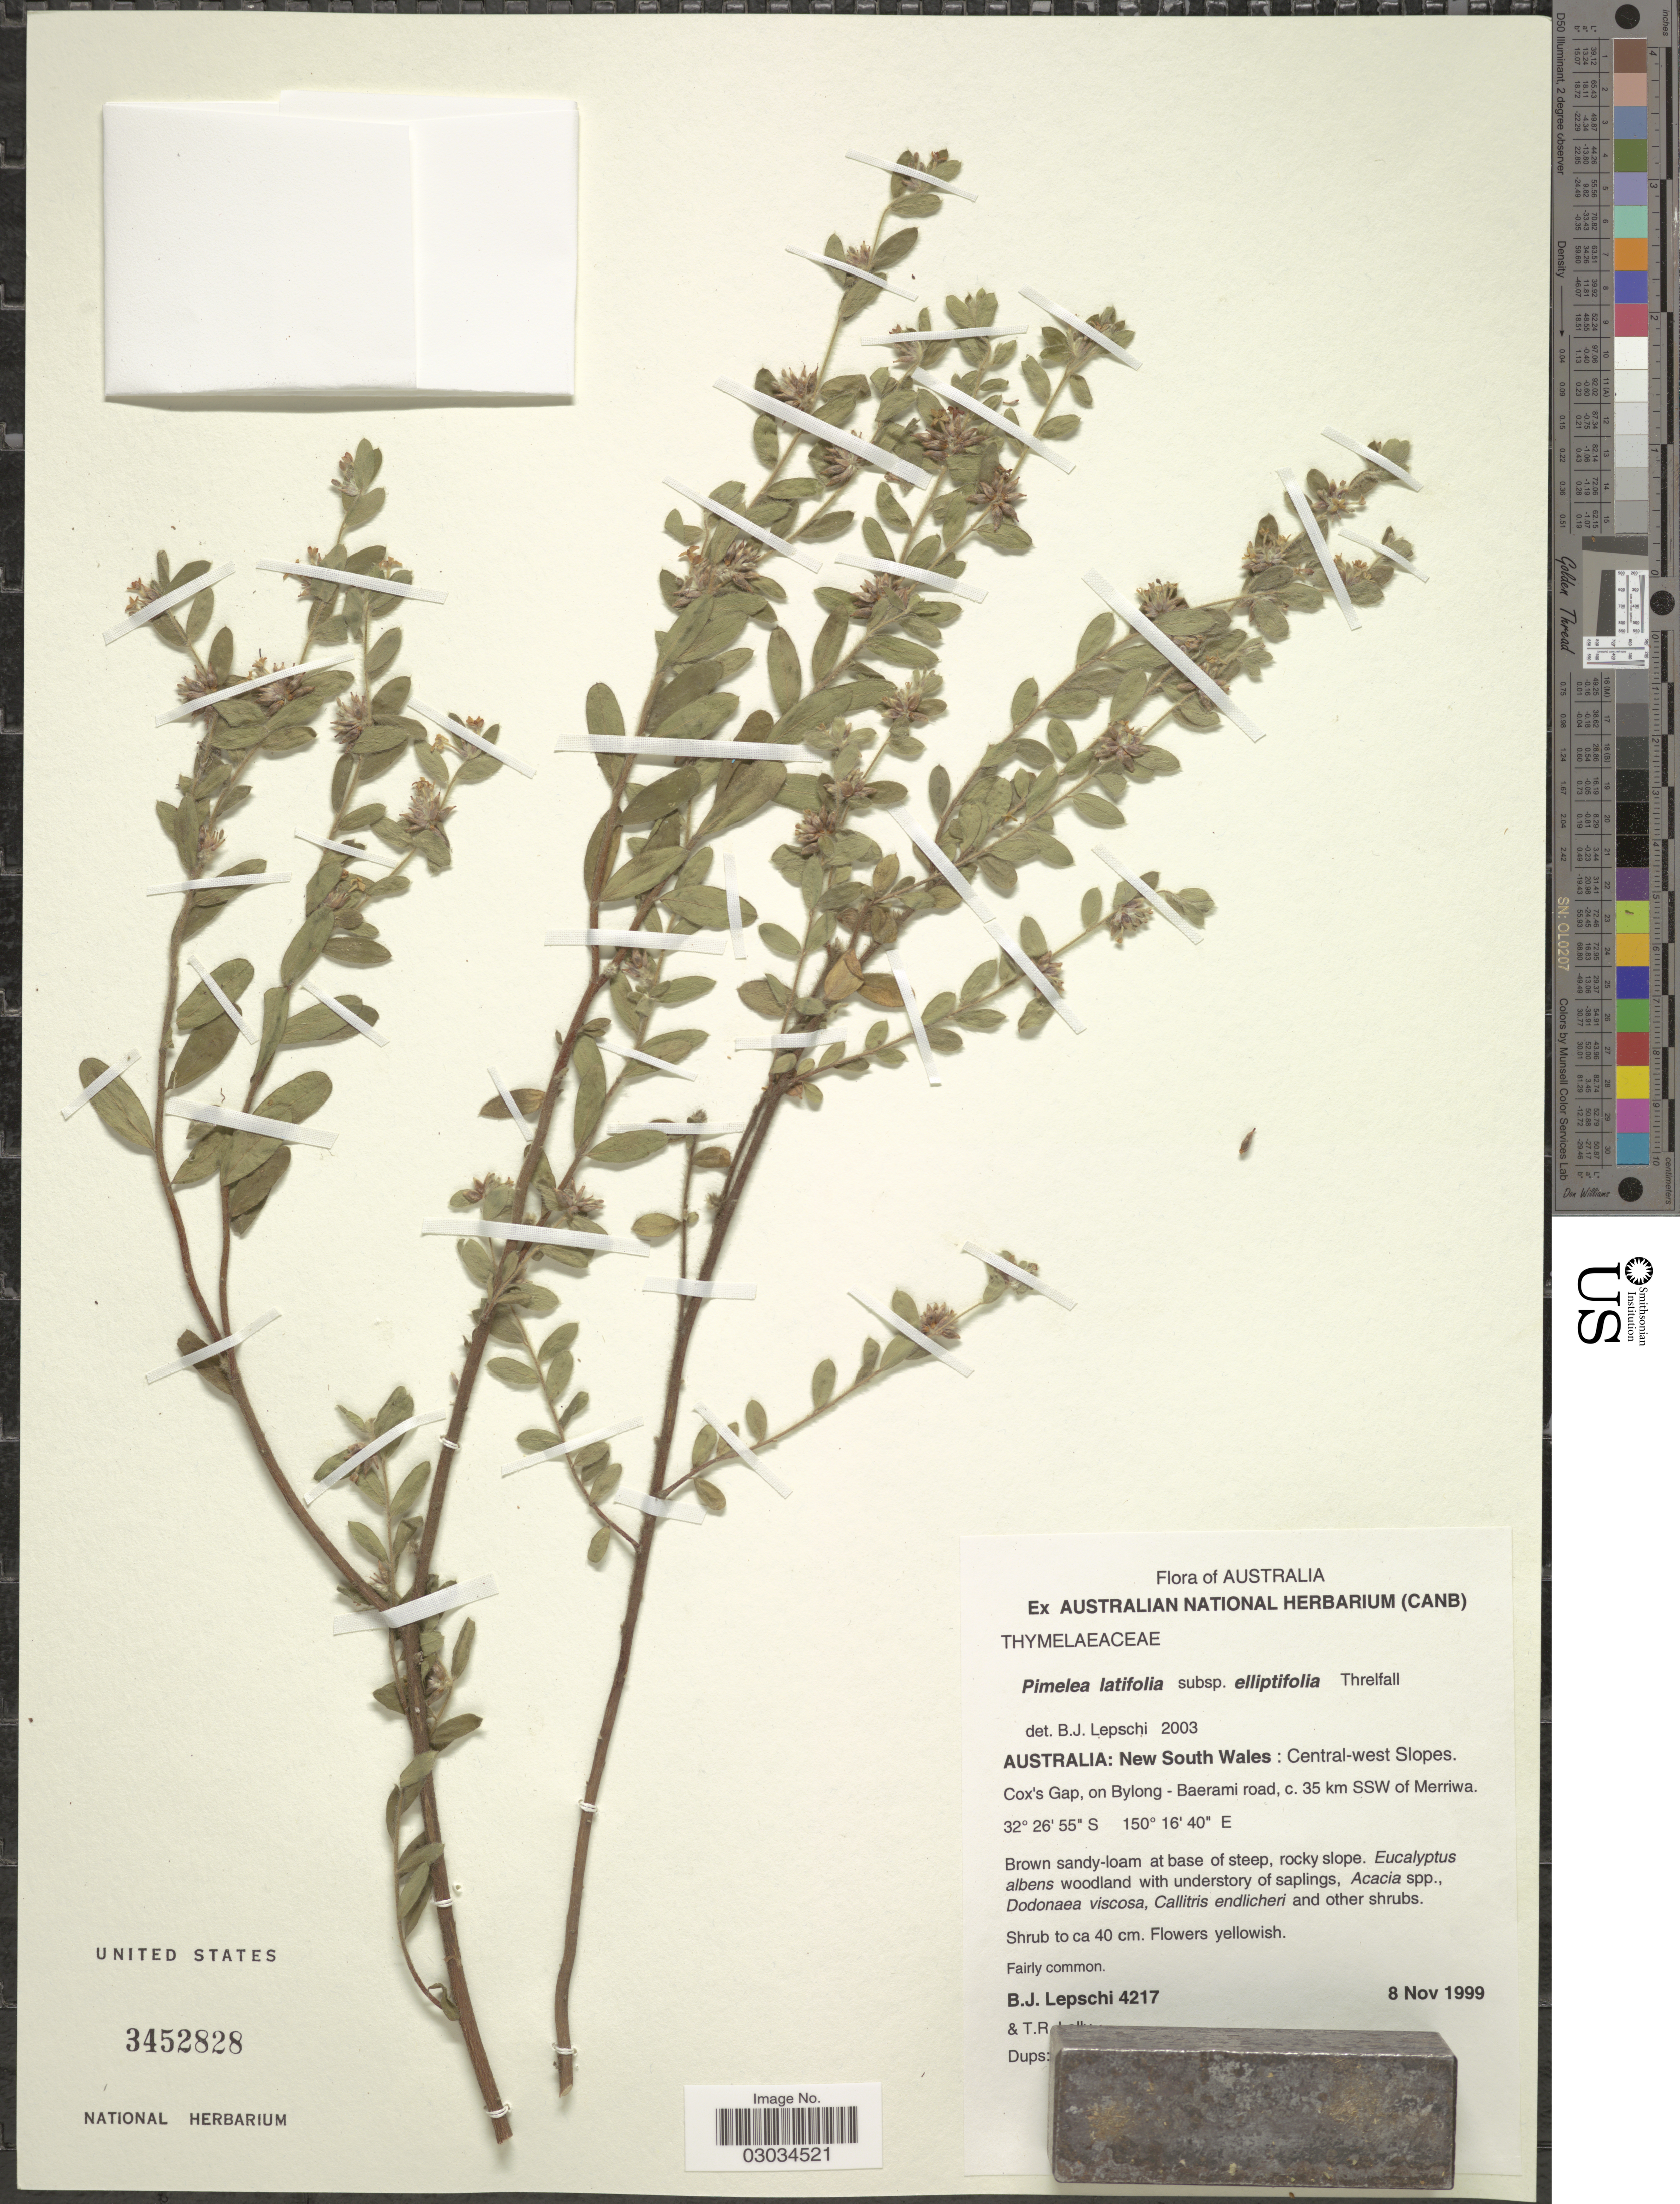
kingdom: Plantae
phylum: Tracheophyta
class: Magnoliopsida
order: Malvales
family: Thymelaeaceae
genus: Pimelea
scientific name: Pimelea latifolia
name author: R. Br.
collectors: B. Lepschi & T. R. Lally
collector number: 4217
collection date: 1999-11-08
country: Australia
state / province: New South Wales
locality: Central-west Slopes. Cox's Gap, on Bylong - Baerami road, c. 35 km SSW of Merriwa.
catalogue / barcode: US 3452828